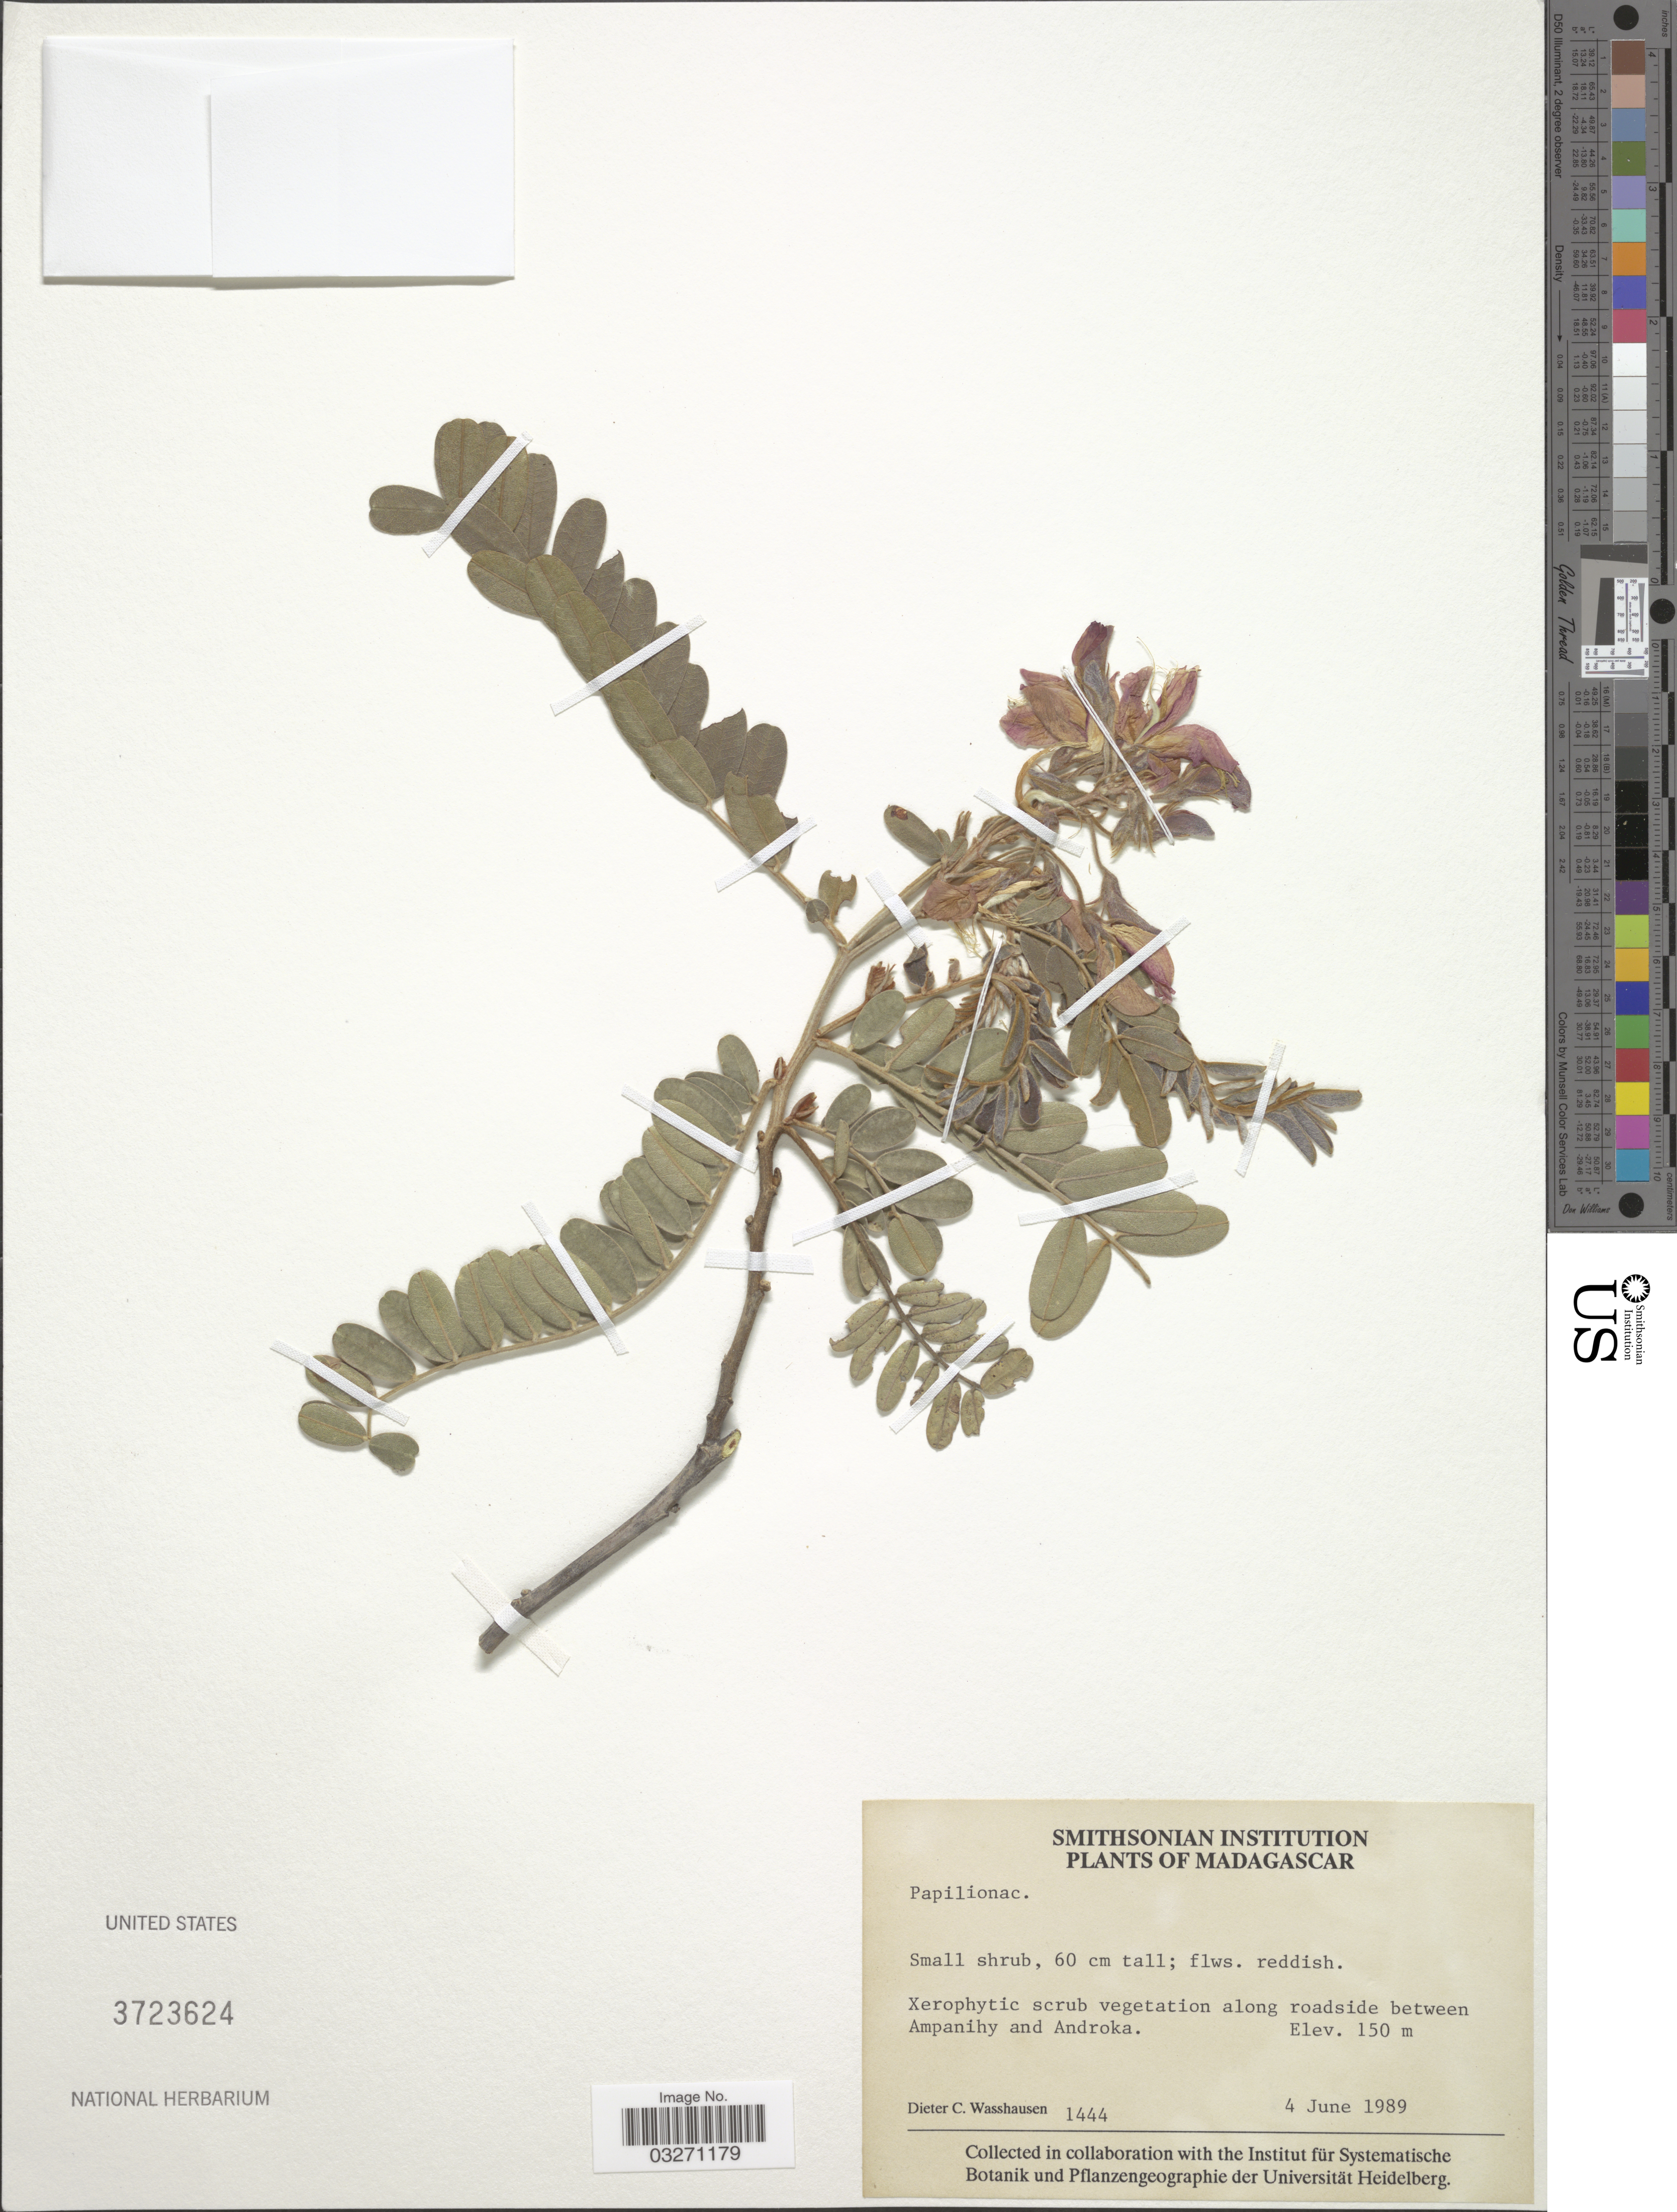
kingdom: Plantae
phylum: Tracheophyta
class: Magnoliopsida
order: Fabales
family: Fabaceae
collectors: D. C. Wasshausen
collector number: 1444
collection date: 1989-06-04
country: Madagascar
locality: Along roadside between Ampanihy and Androka.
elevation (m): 150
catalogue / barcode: US 3723624